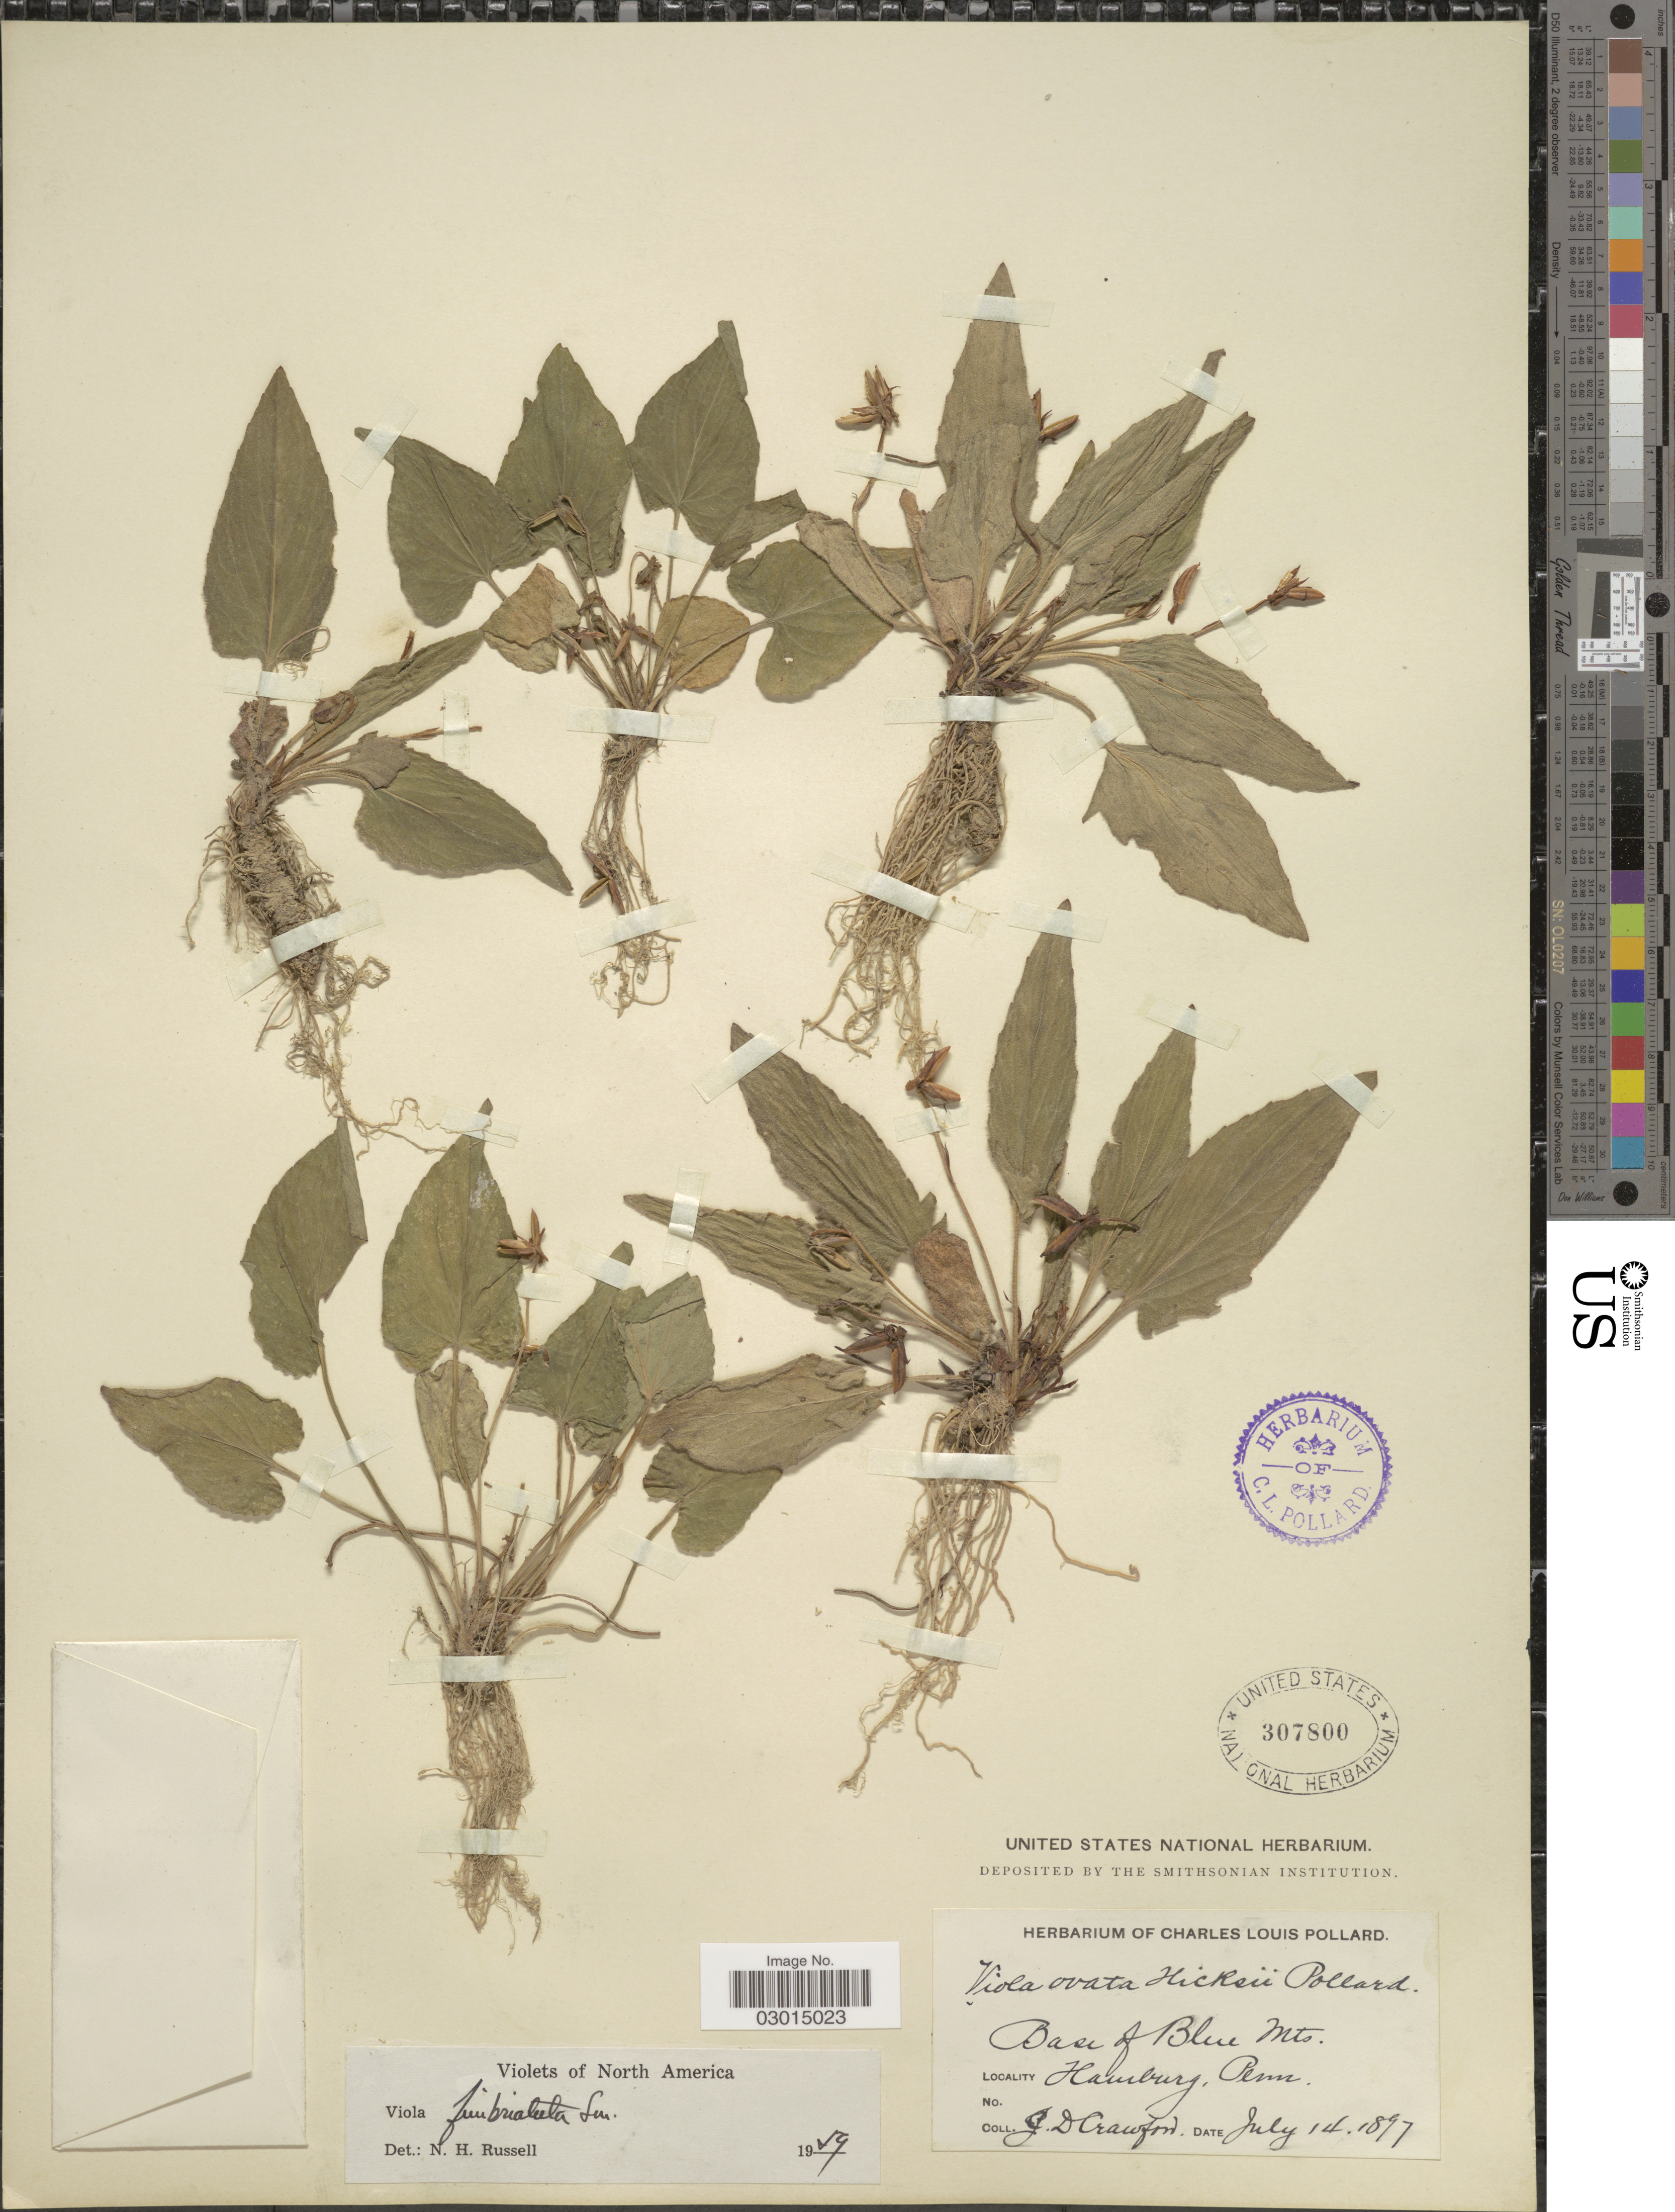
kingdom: Plantae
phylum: Tracheophyta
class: Magnoliopsida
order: Malpighiales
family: Violaceae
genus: Viola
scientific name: Viola fimbriatula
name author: Small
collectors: J. Crawford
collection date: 1897-07-14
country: United States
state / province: Pennsylvania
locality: Base of Blue Mts. Hamburg, Penn.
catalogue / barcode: US 307800